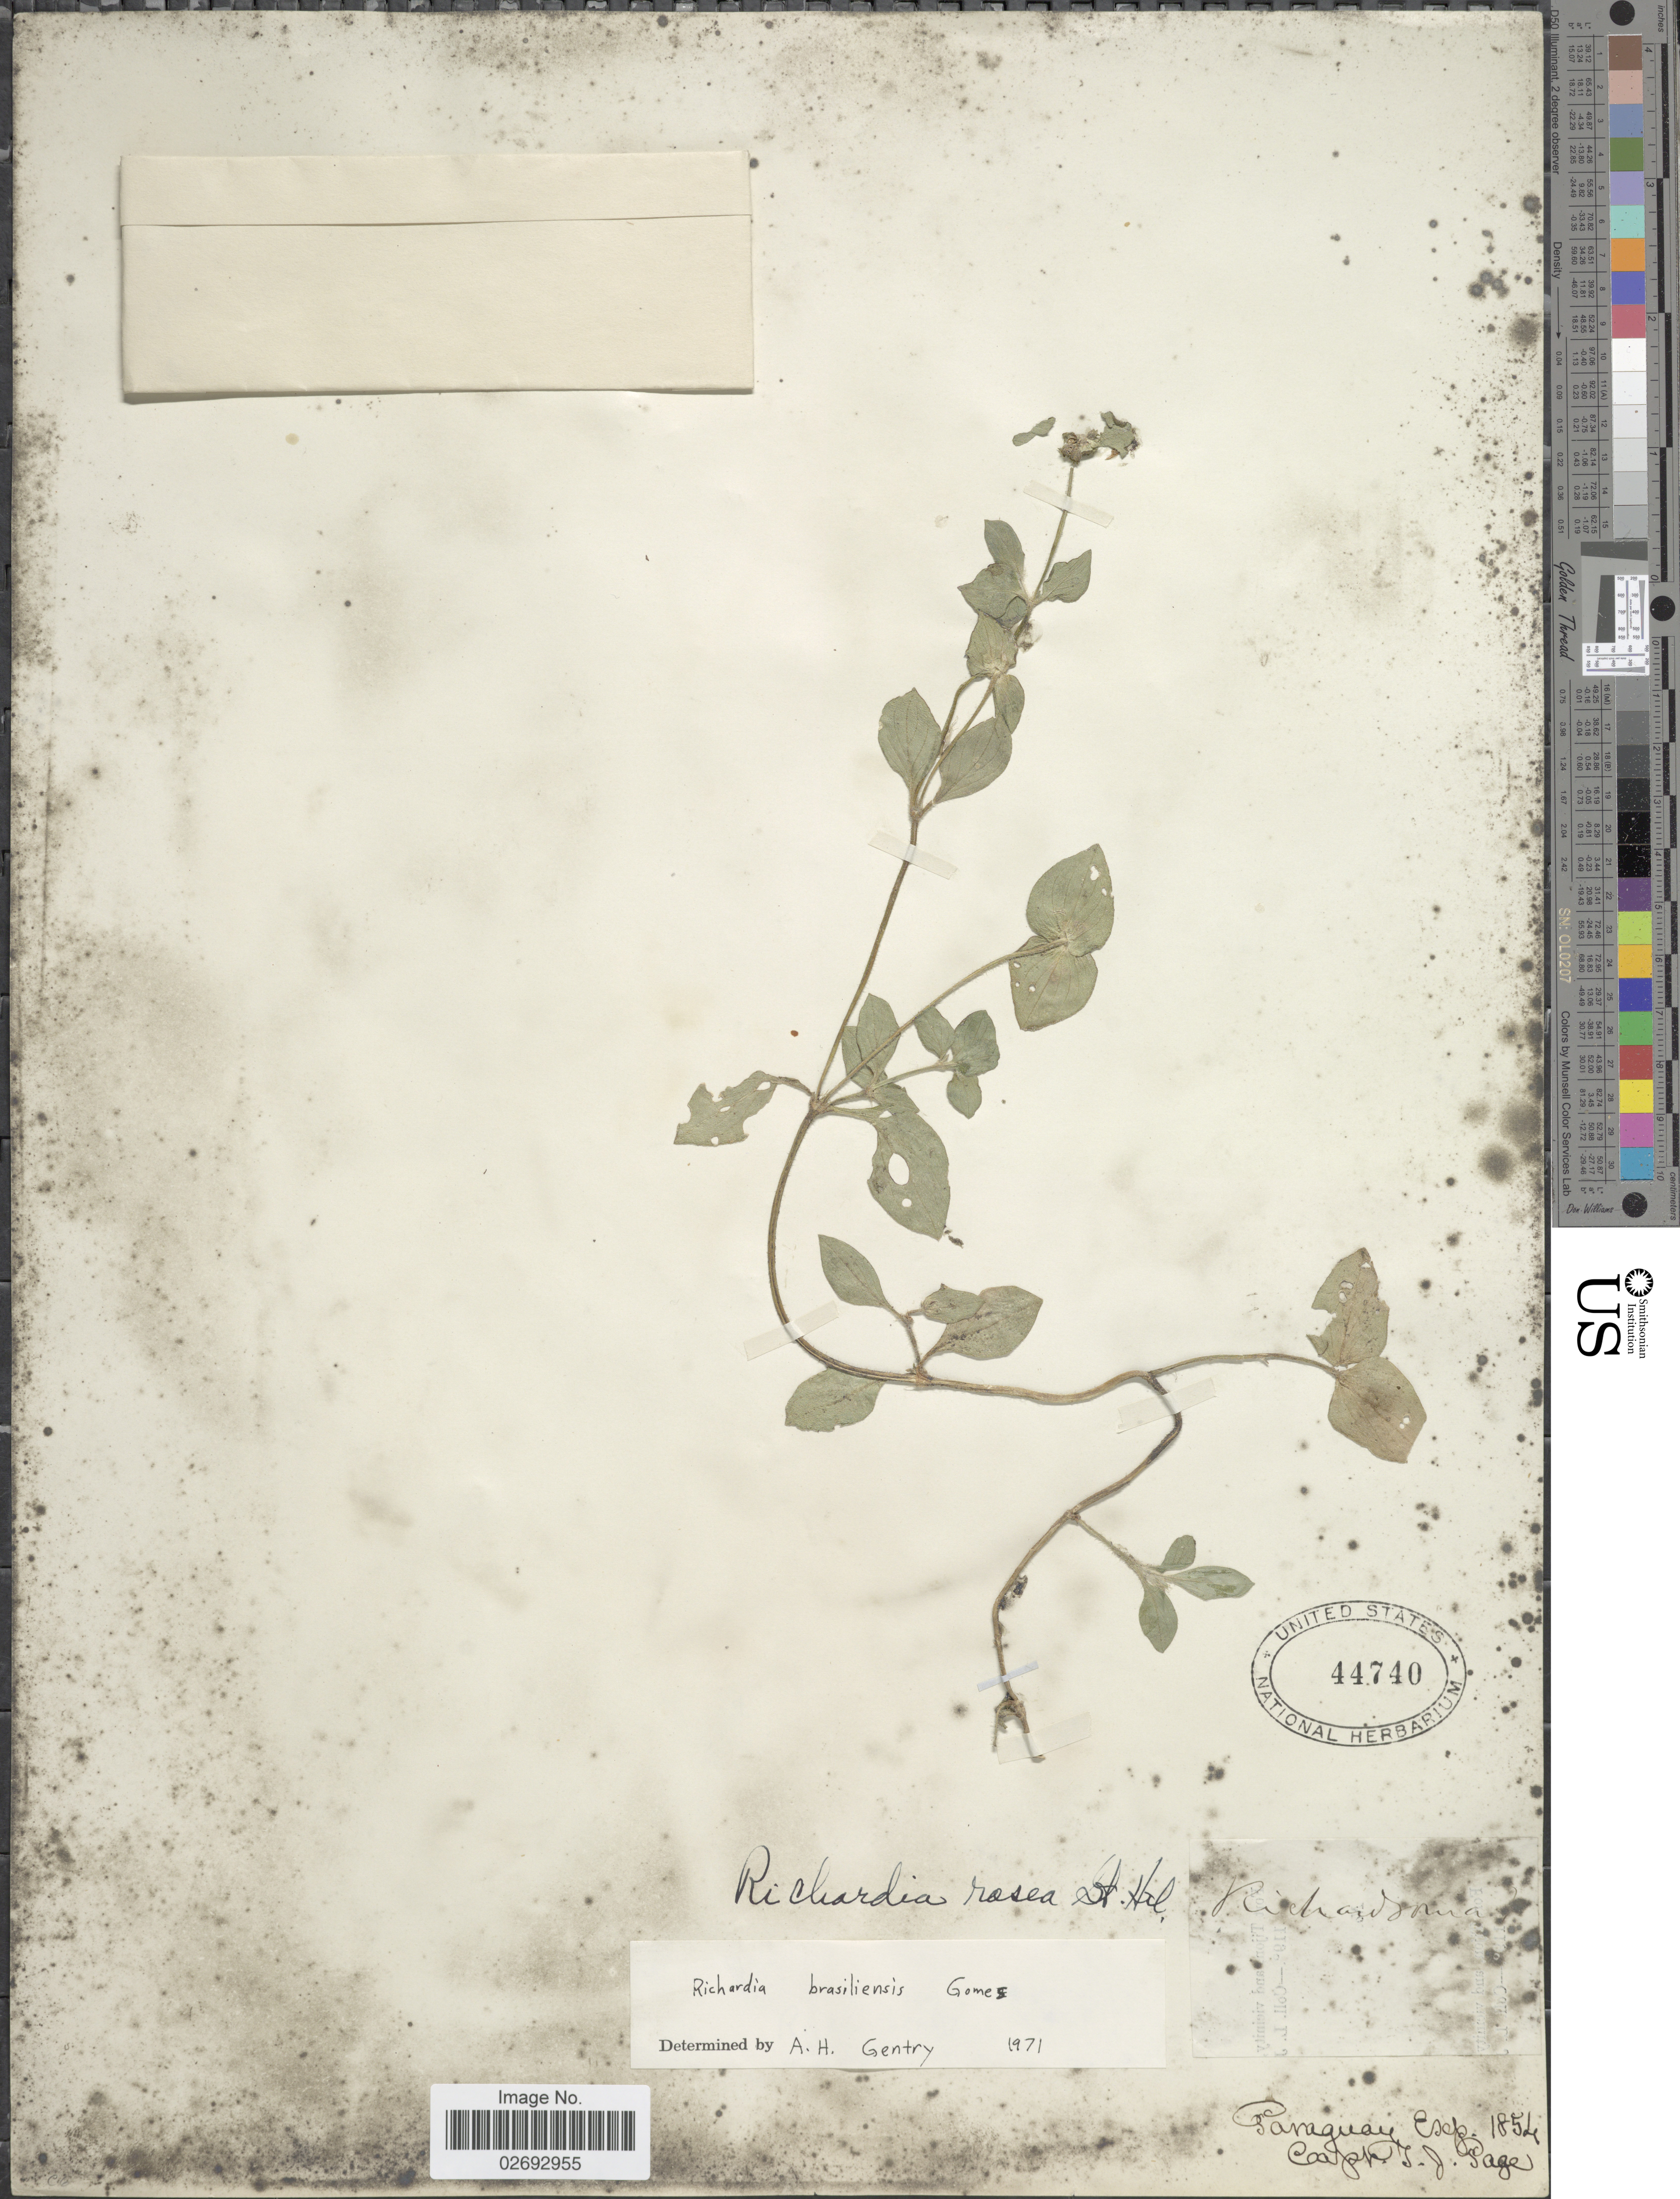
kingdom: Plantae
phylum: Tracheophyta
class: Magnoliopsida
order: Gentianales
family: Rubiaceae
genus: Richardia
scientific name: Richardia brasiliensis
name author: Gomes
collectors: T. J. Page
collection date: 1854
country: Paraguay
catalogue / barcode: US 44740